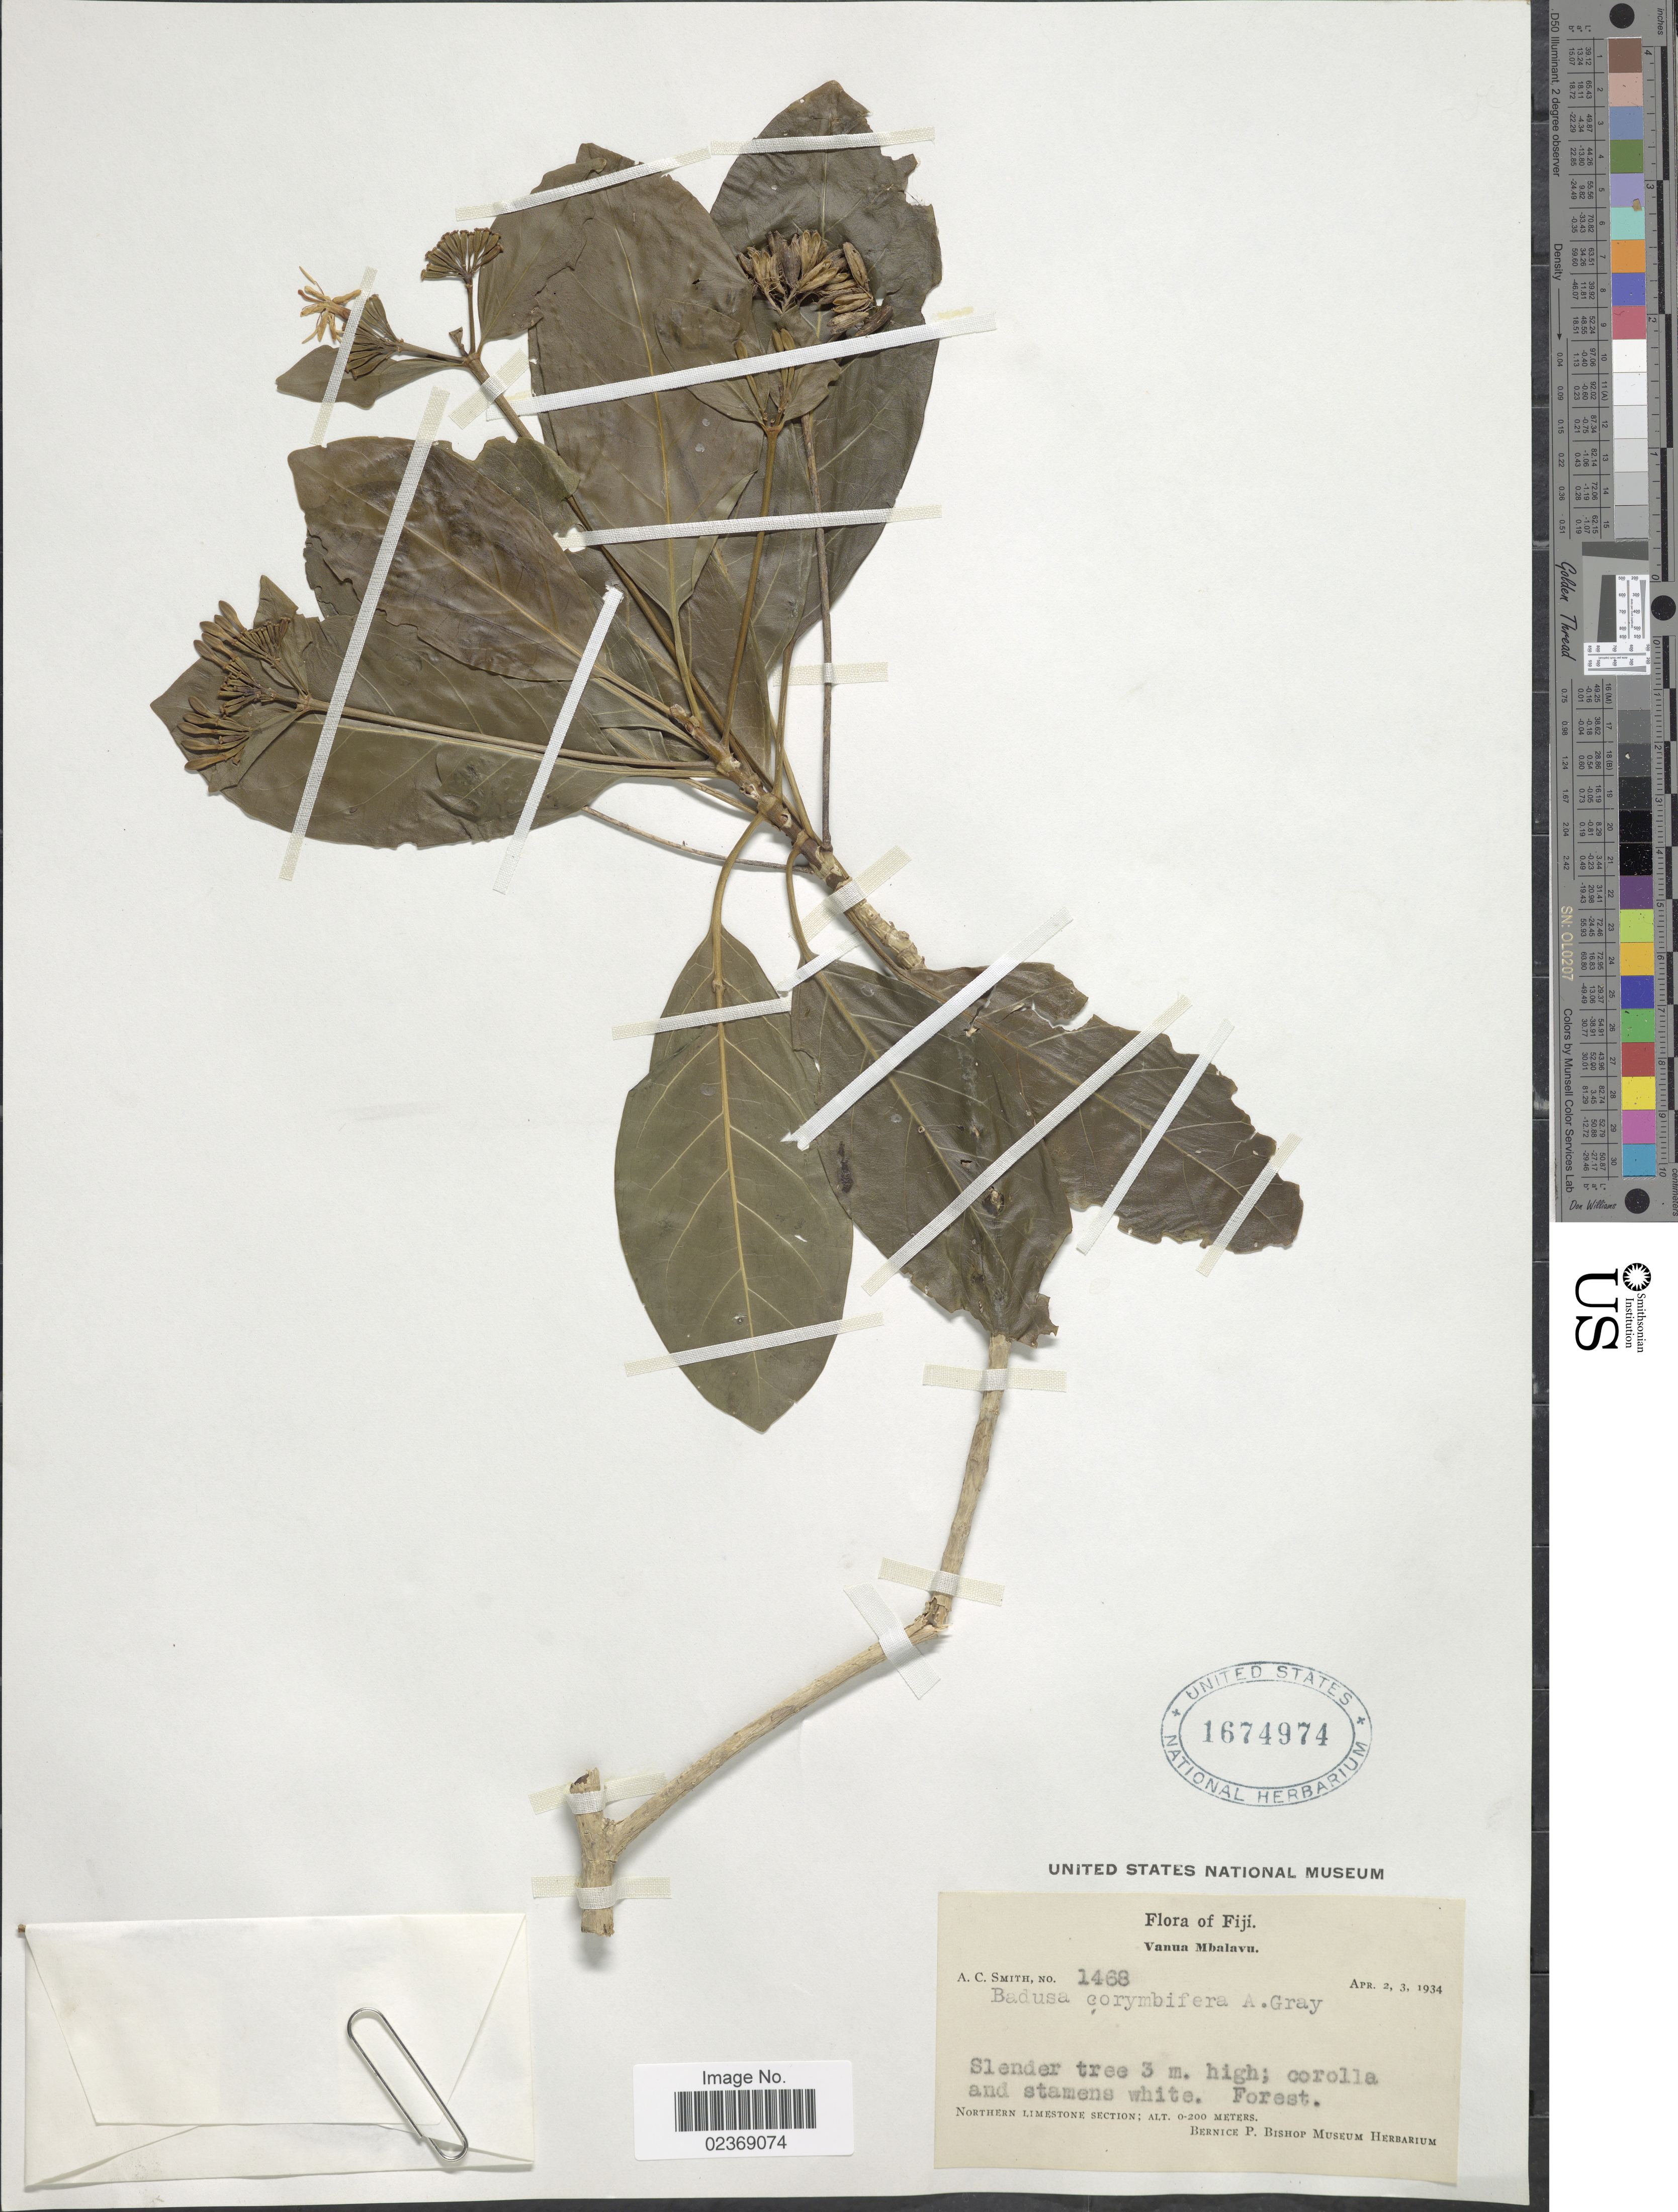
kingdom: Plantae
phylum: Tracheophyta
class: Magnoliopsida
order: Gentianales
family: Rubiaceae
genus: Badusa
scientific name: Badusa corymbifera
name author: (G. Forst.) A. Gray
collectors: A. C. Smith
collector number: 1468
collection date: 1934-04-02/1934-04-03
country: Fiji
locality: Vanua Mbalavu, Forest, Northern Limestone Section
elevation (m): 0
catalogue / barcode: US 1674974